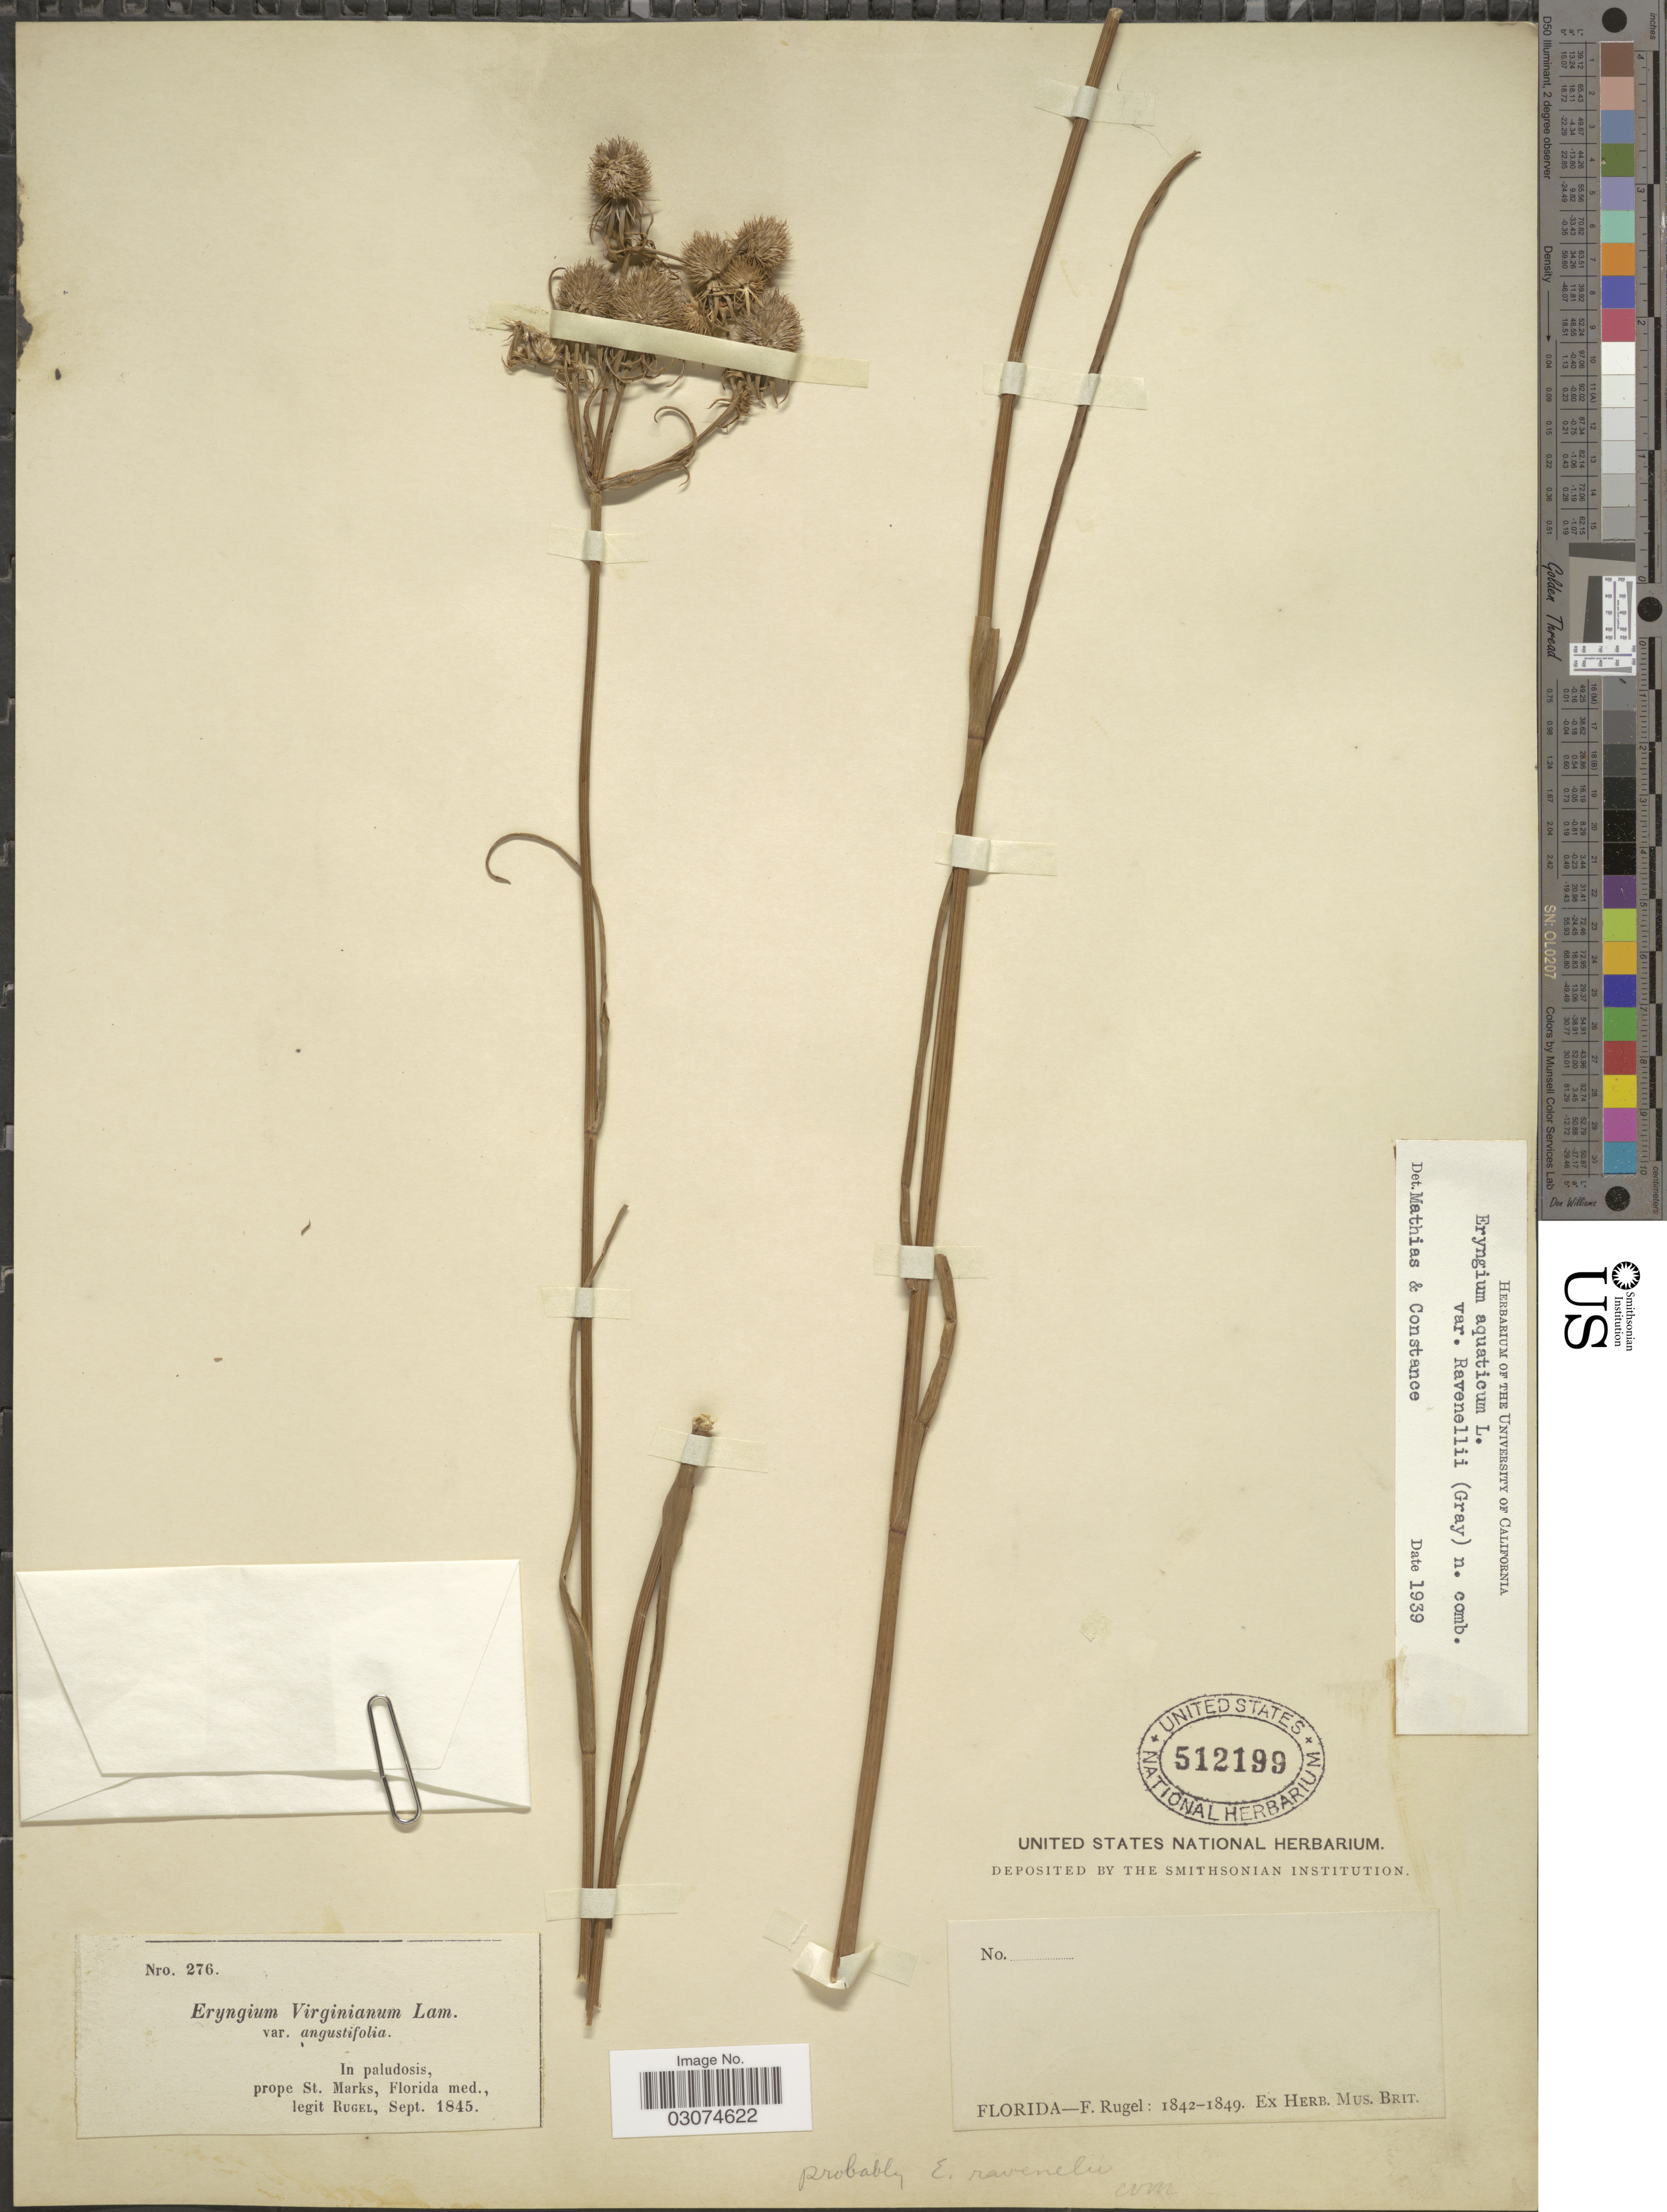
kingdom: Plantae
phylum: Tracheophyta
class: Magnoliopsida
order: Apiales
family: Apiaceae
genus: Eryngium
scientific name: Eryngium aquaticum var. ravenellii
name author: (A. Gray) Mathias & Constance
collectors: F. Rugel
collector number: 276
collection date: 1845-09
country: United States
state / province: Florida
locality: In paludosis, prope St. Marks, Florida med.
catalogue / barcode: US 512199